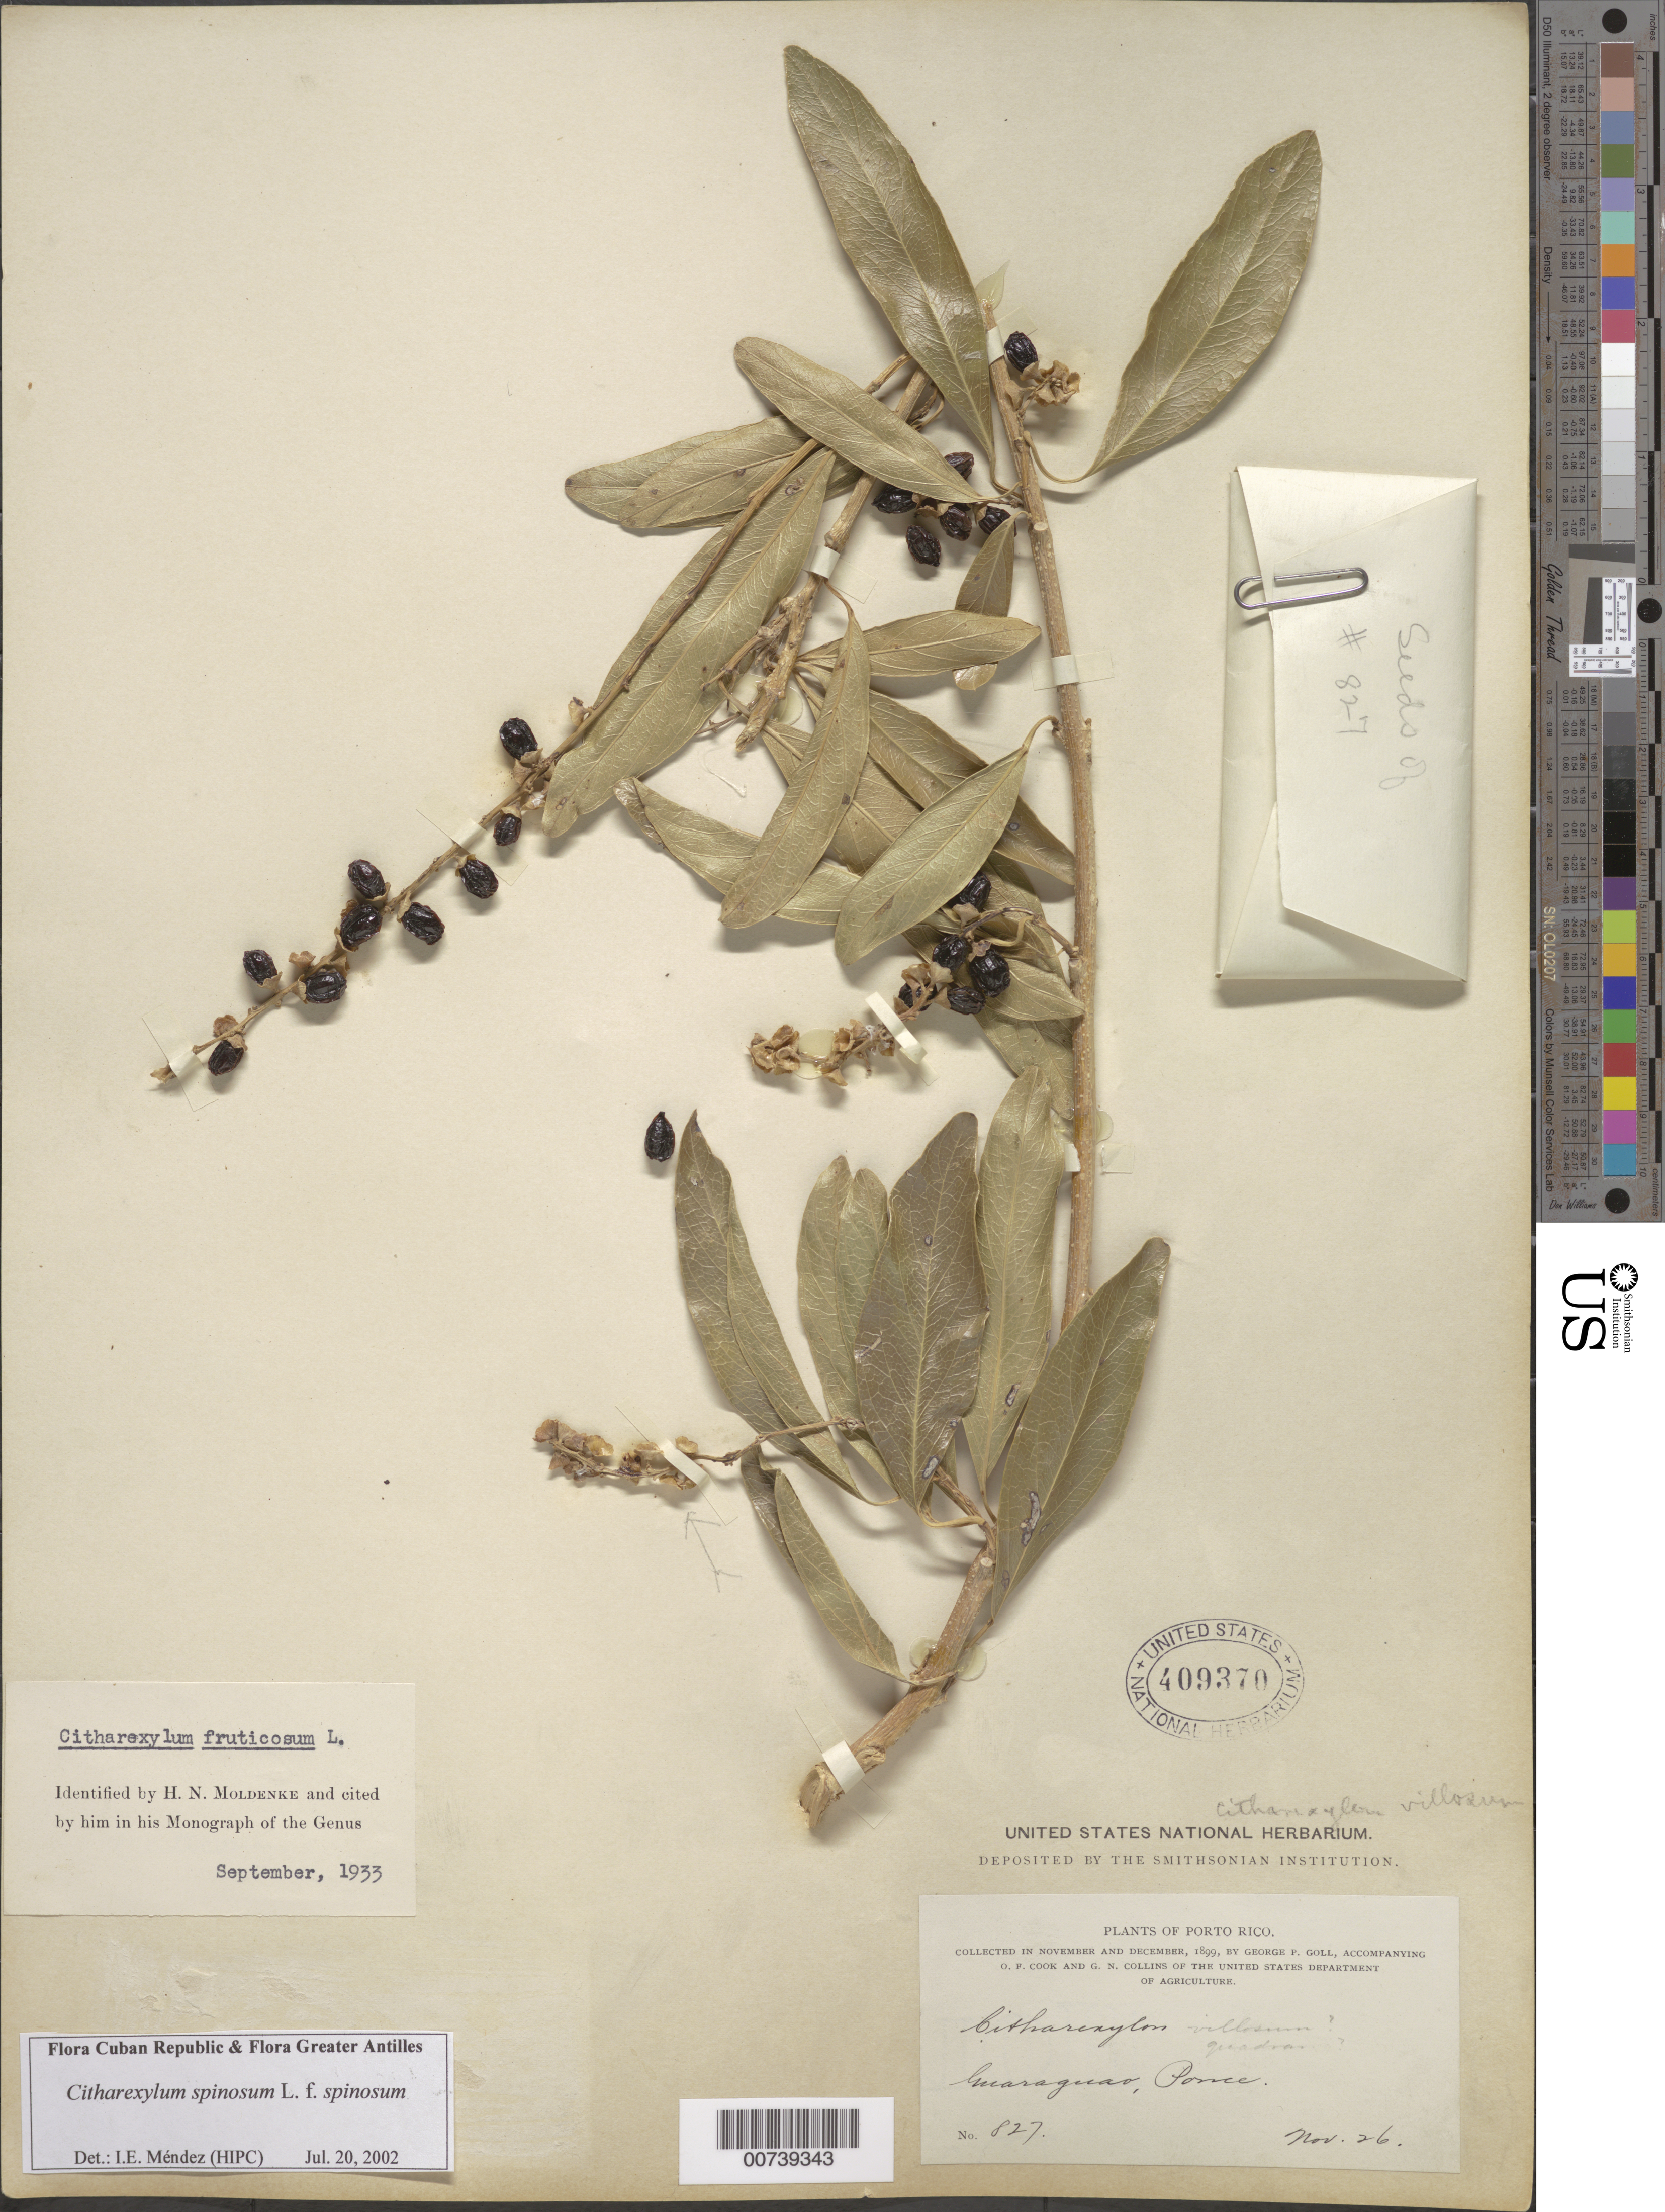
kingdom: Plantae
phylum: Tracheophyta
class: Magnoliopsida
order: Lamiales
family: Verbenaceae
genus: Citharexylum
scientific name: Citharexylum spinosum f. spinosum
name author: L.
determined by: Méndez, Isidro E., (HIPC)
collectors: G. Goll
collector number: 827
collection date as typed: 26 Nov 1899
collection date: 1899-11-26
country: Puerto Rico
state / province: Ponce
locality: Guaraguao, Ponce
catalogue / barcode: US 409370